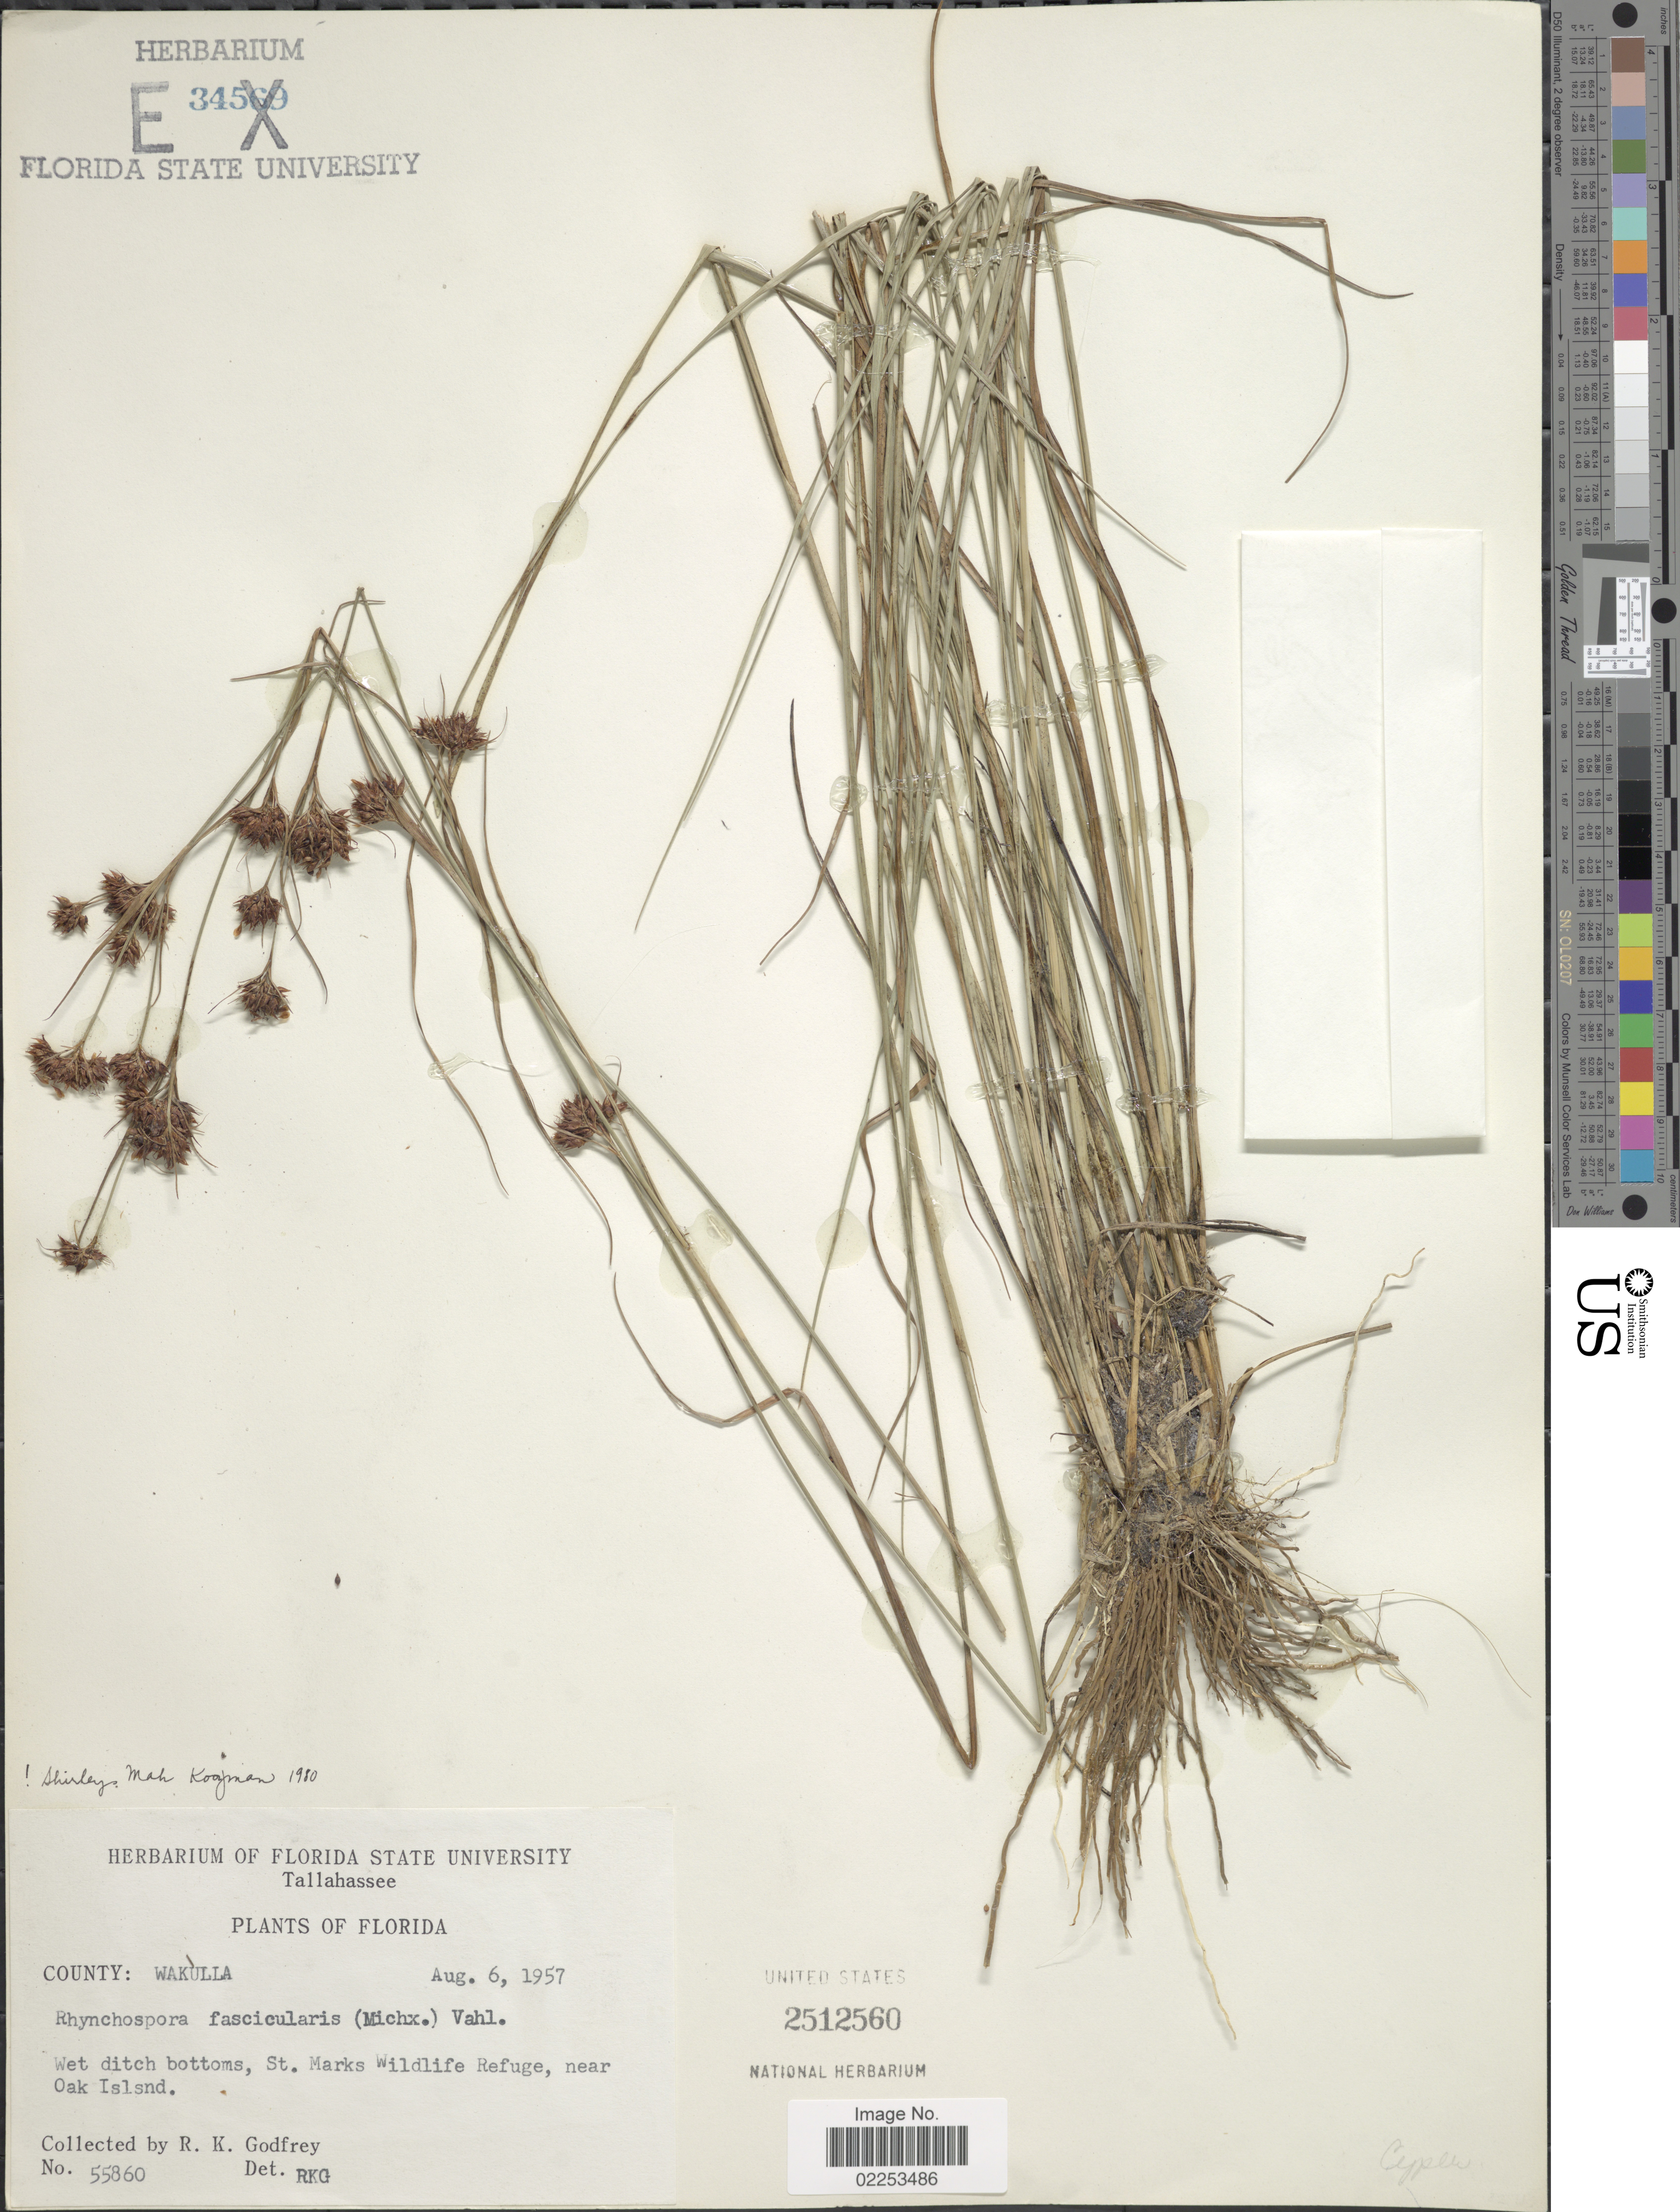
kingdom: Plantae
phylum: Tracheophyta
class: Liliopsida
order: Poales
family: Cyperaceae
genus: Rhynchospora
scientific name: Rhynchospora fascicularis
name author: (Michx.) Vahl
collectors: R. K. Godfrey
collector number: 55860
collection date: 1957-08-06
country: United States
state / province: Florida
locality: County: Wakulla, Wet ditch bottoms, St Marks Wildlife Refuge, near Oak Islsnd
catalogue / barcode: US 2512560